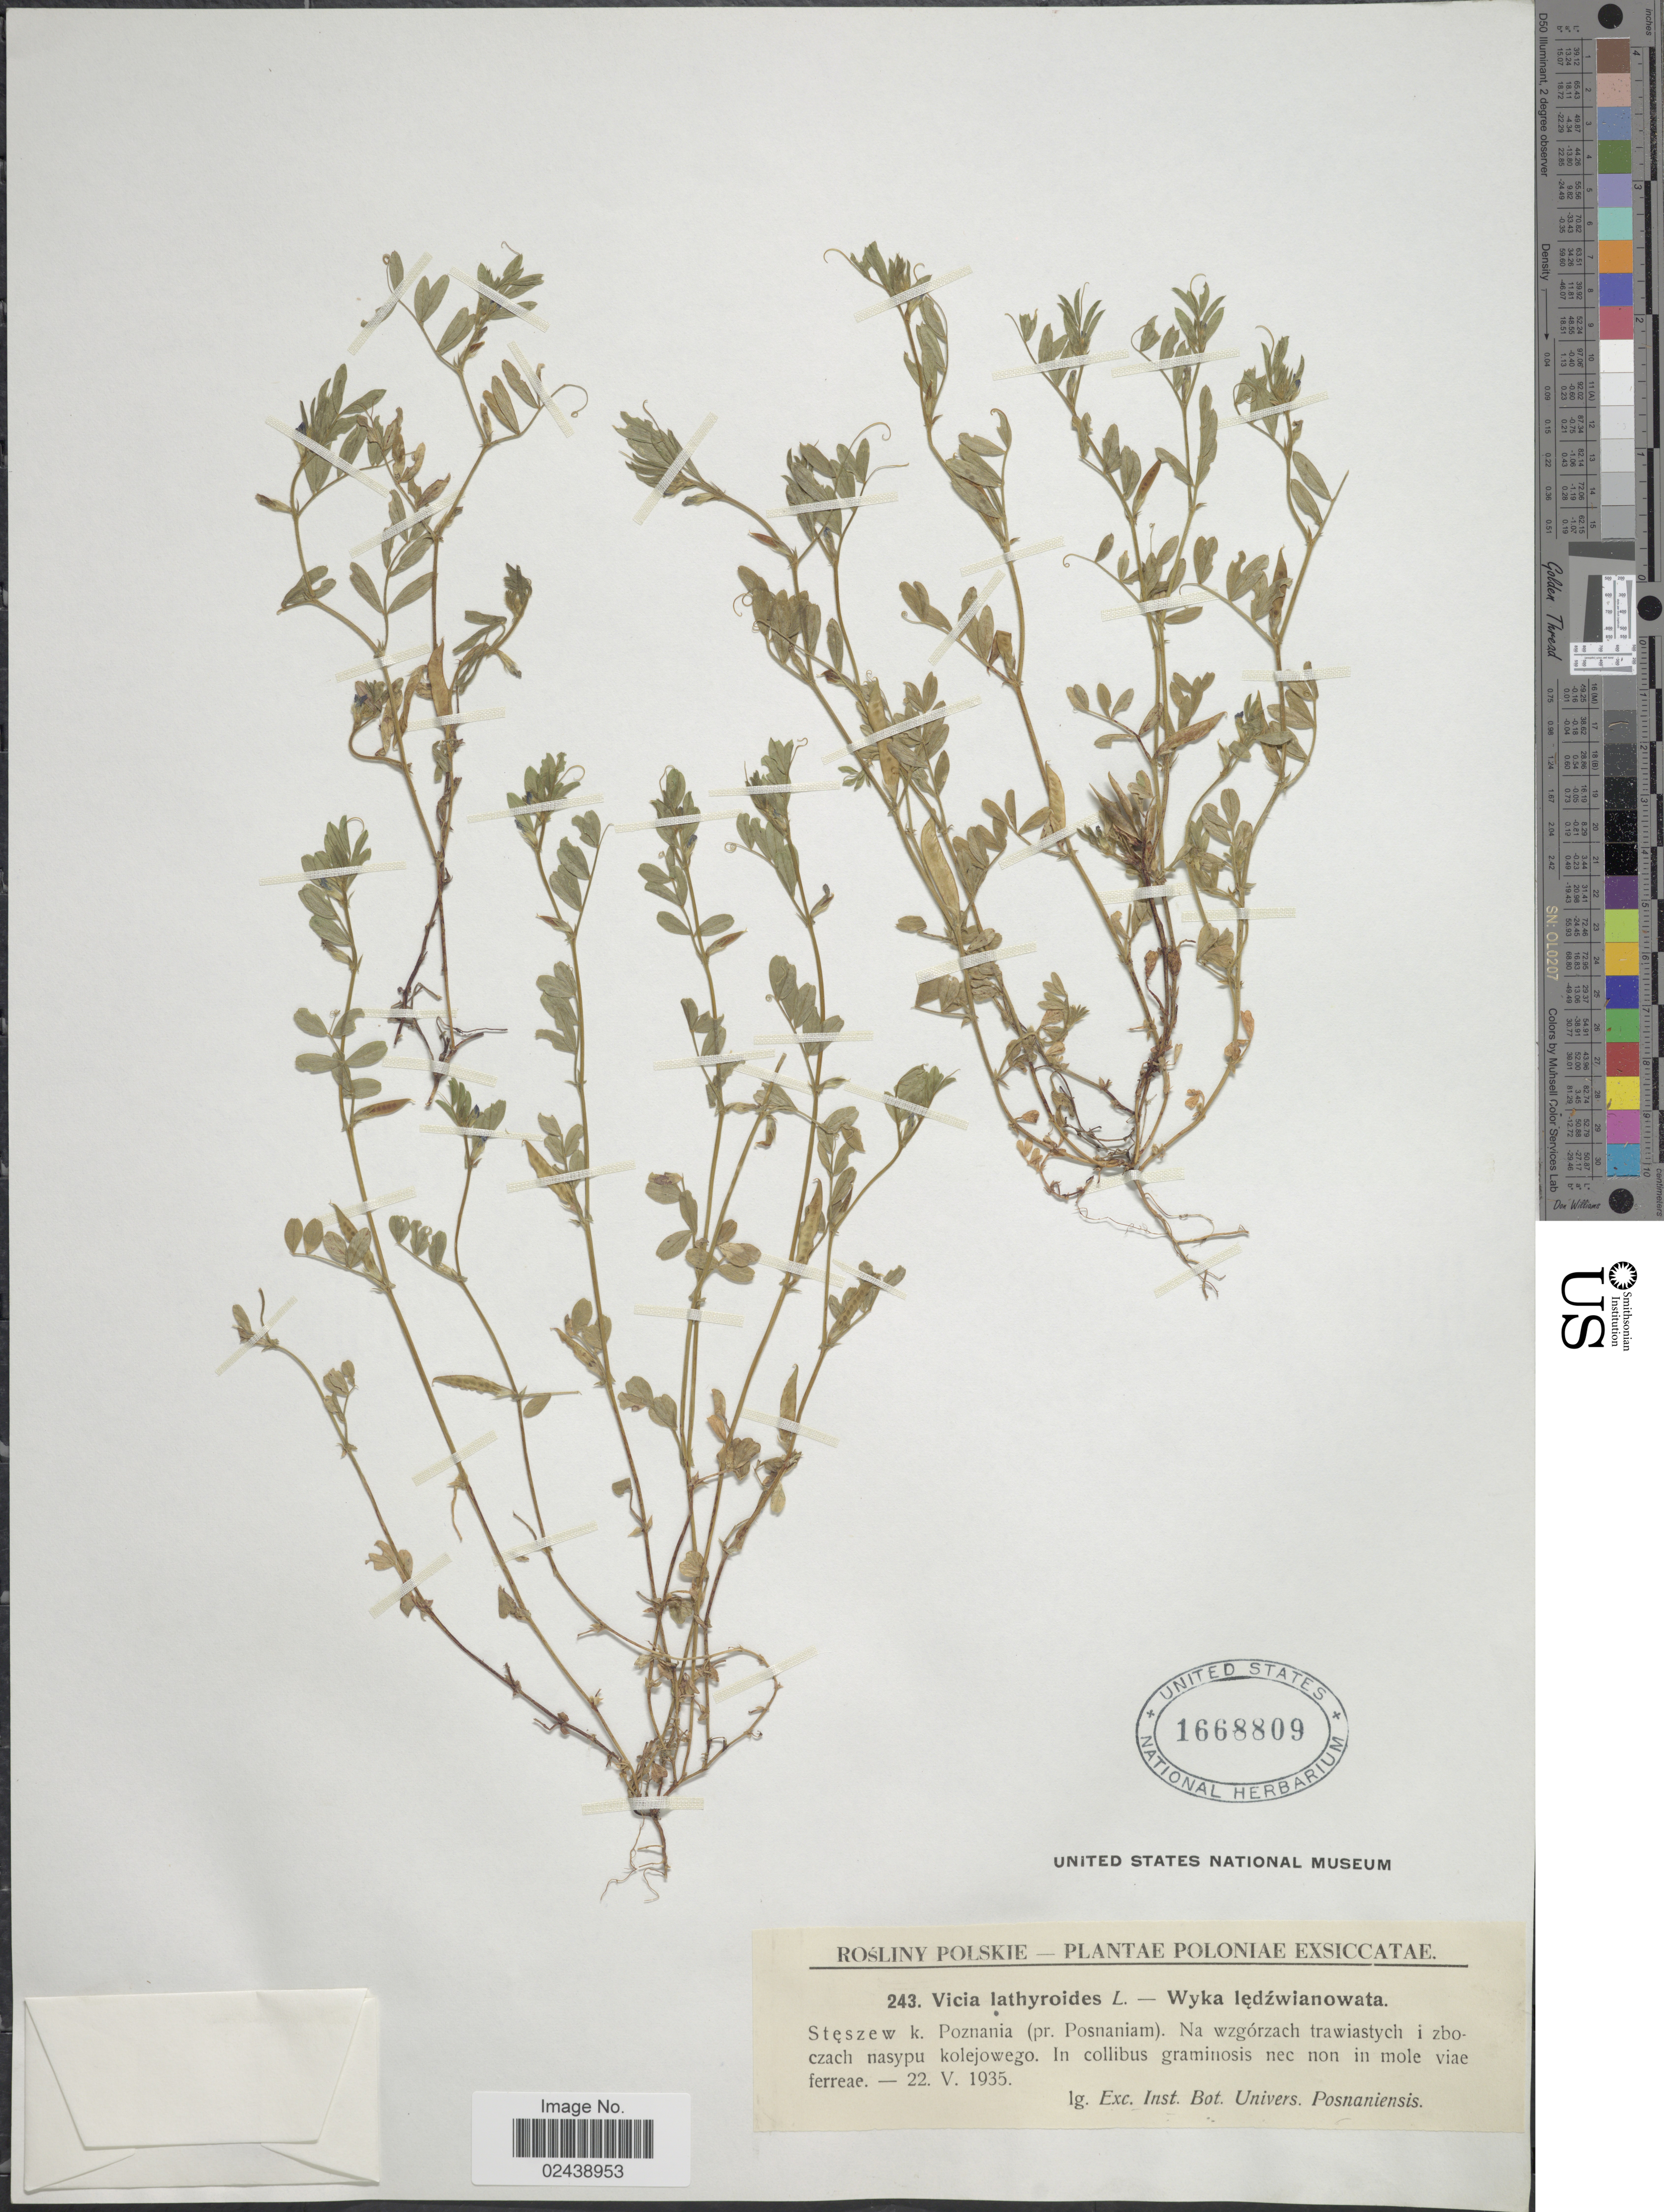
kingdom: Plantae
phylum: Tracheophyta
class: Magnoliopsida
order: Fabales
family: Fabaceae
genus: Vicia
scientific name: Vicia lathyroides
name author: L.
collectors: Exc. Inst. Bot. Univers. Posnaniensis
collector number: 243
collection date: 1935-05-22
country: Poland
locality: Poloniae, Steszew k. Posnania (pr. Posnaniam), na wzorzach trawastych i zboczach nasypu kolejowego, in collibus graminosos nec non in mole viae ferreae, Rosliny Polskie [unsure placement]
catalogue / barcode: US 1668809